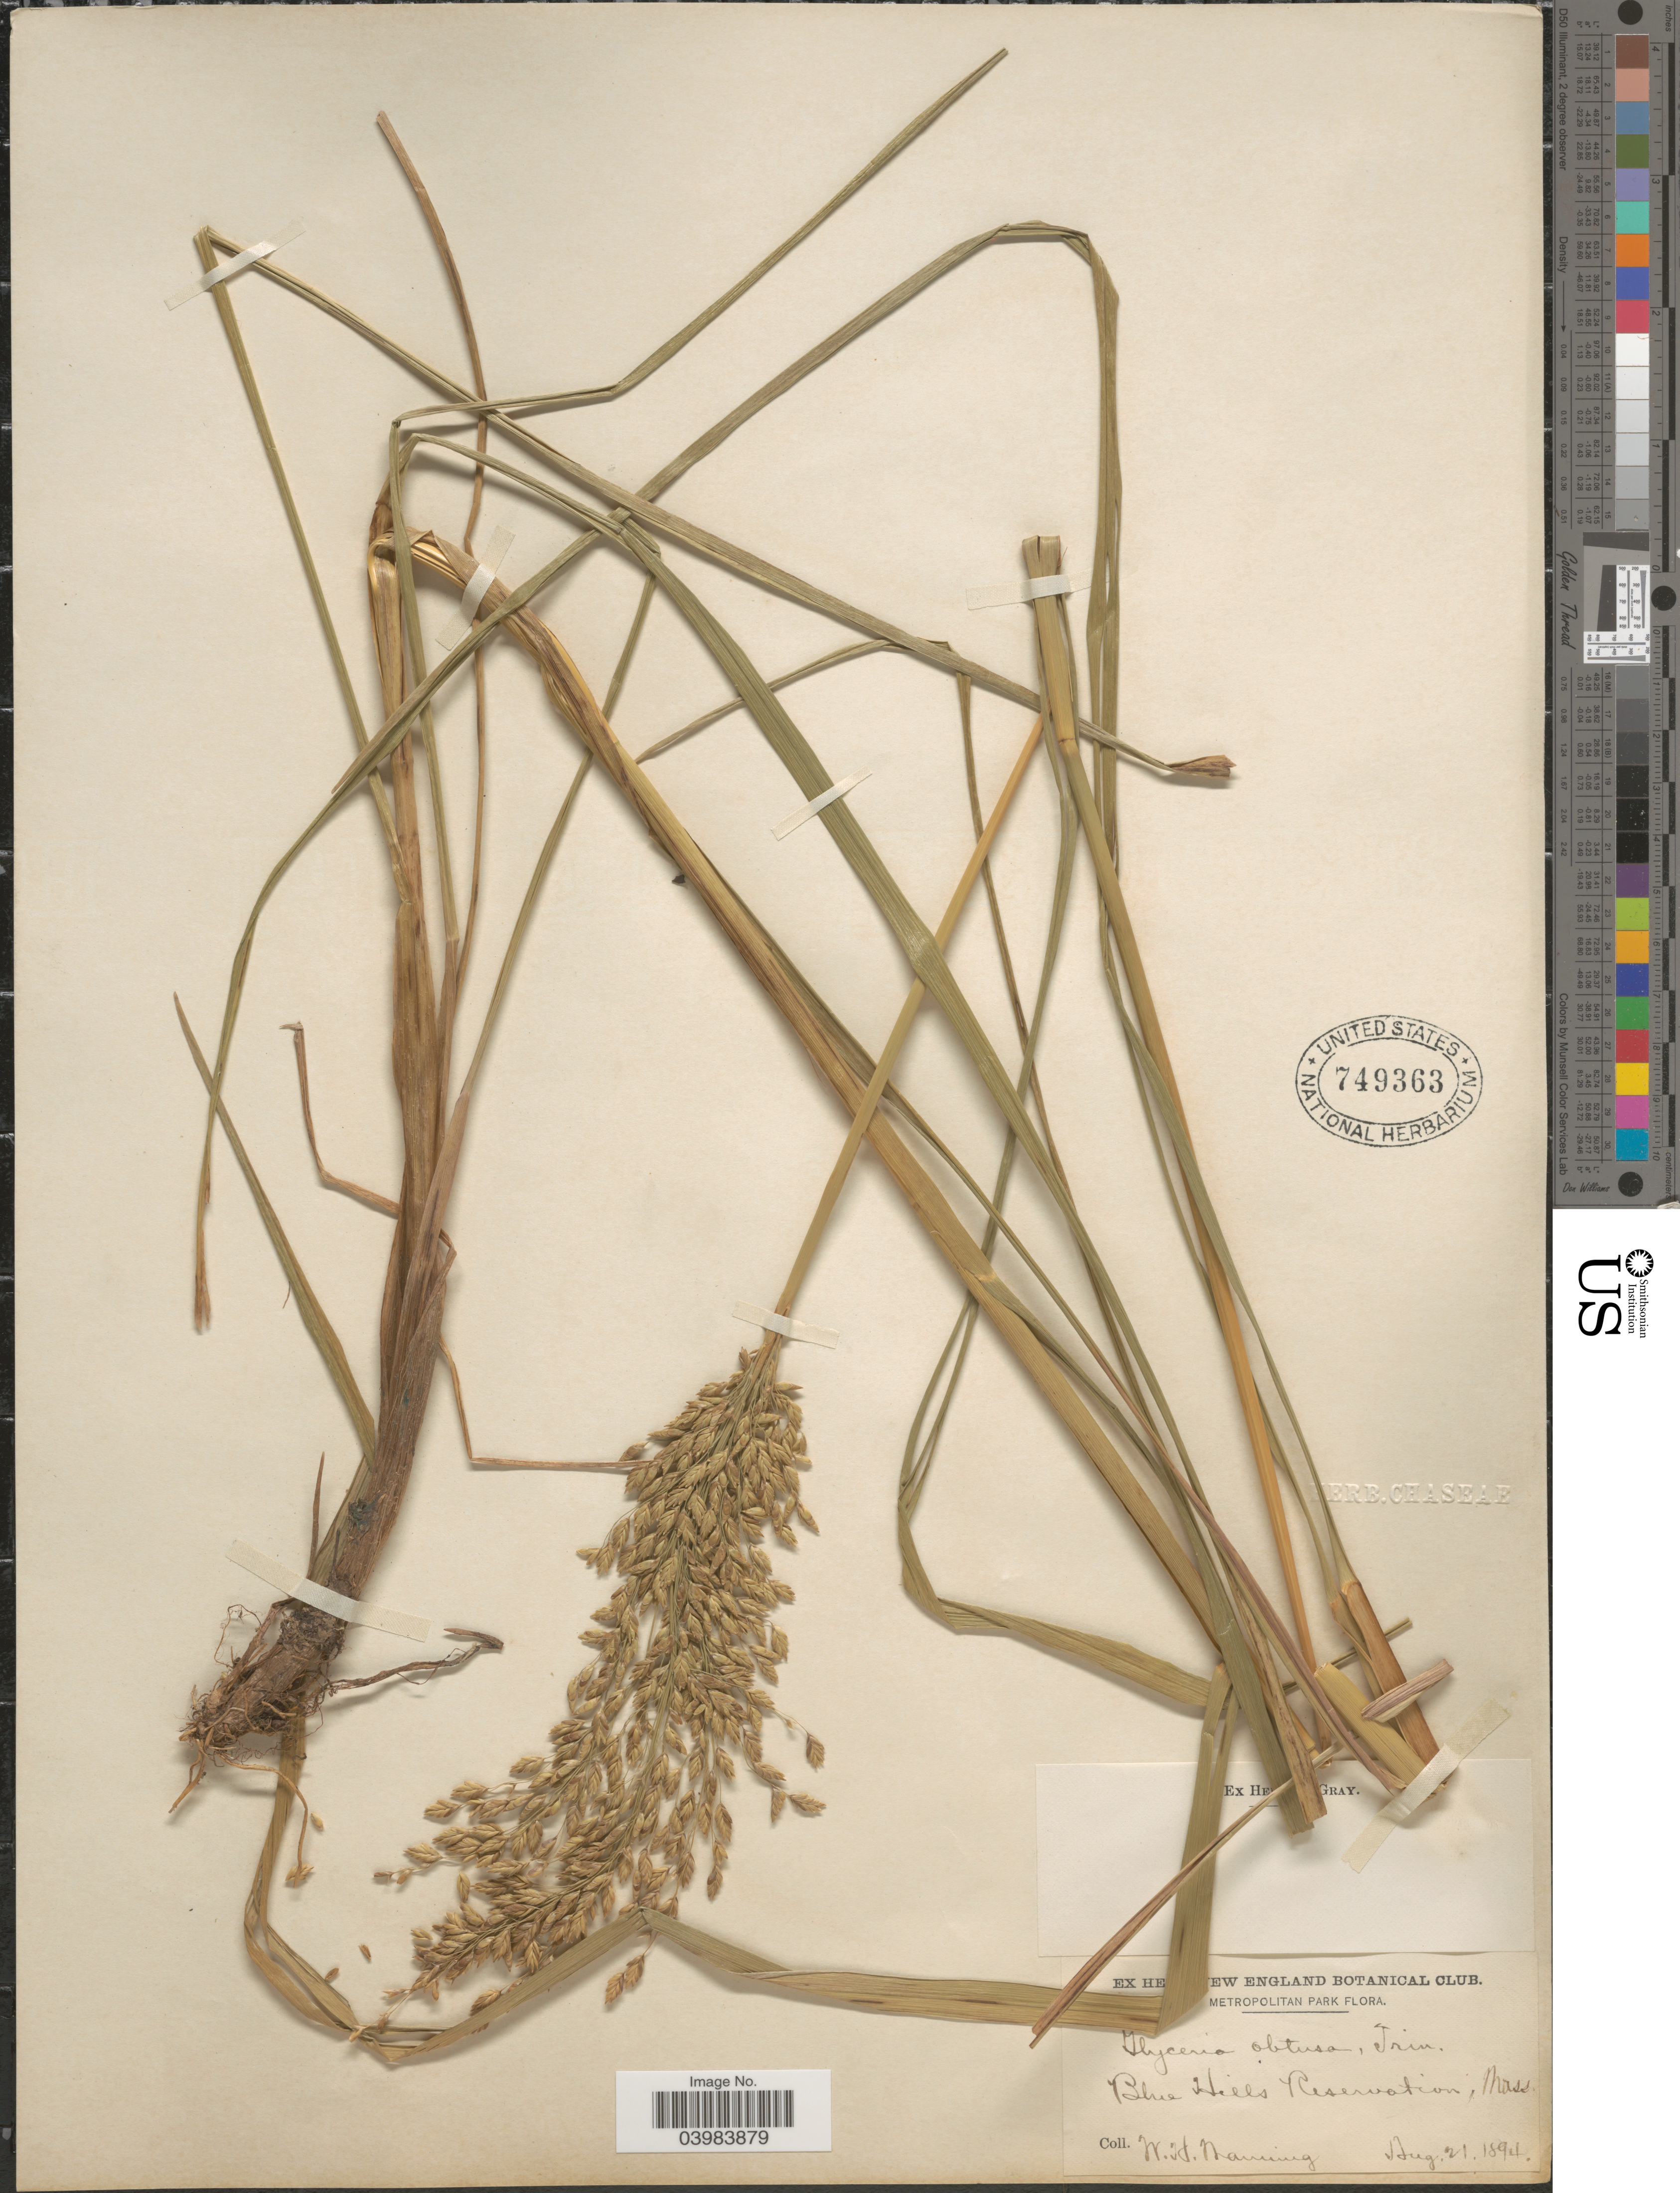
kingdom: Plantae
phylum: Tracheophyta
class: Liliopsida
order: Poales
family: Poaceae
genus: Glyceria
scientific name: Glyceria obtusa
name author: (Muhl.) Trin.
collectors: W. Manning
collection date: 1894-08-21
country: United States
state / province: Massachusetts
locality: Metropolitan Park. Blue Hills Reservation.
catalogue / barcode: US 749363